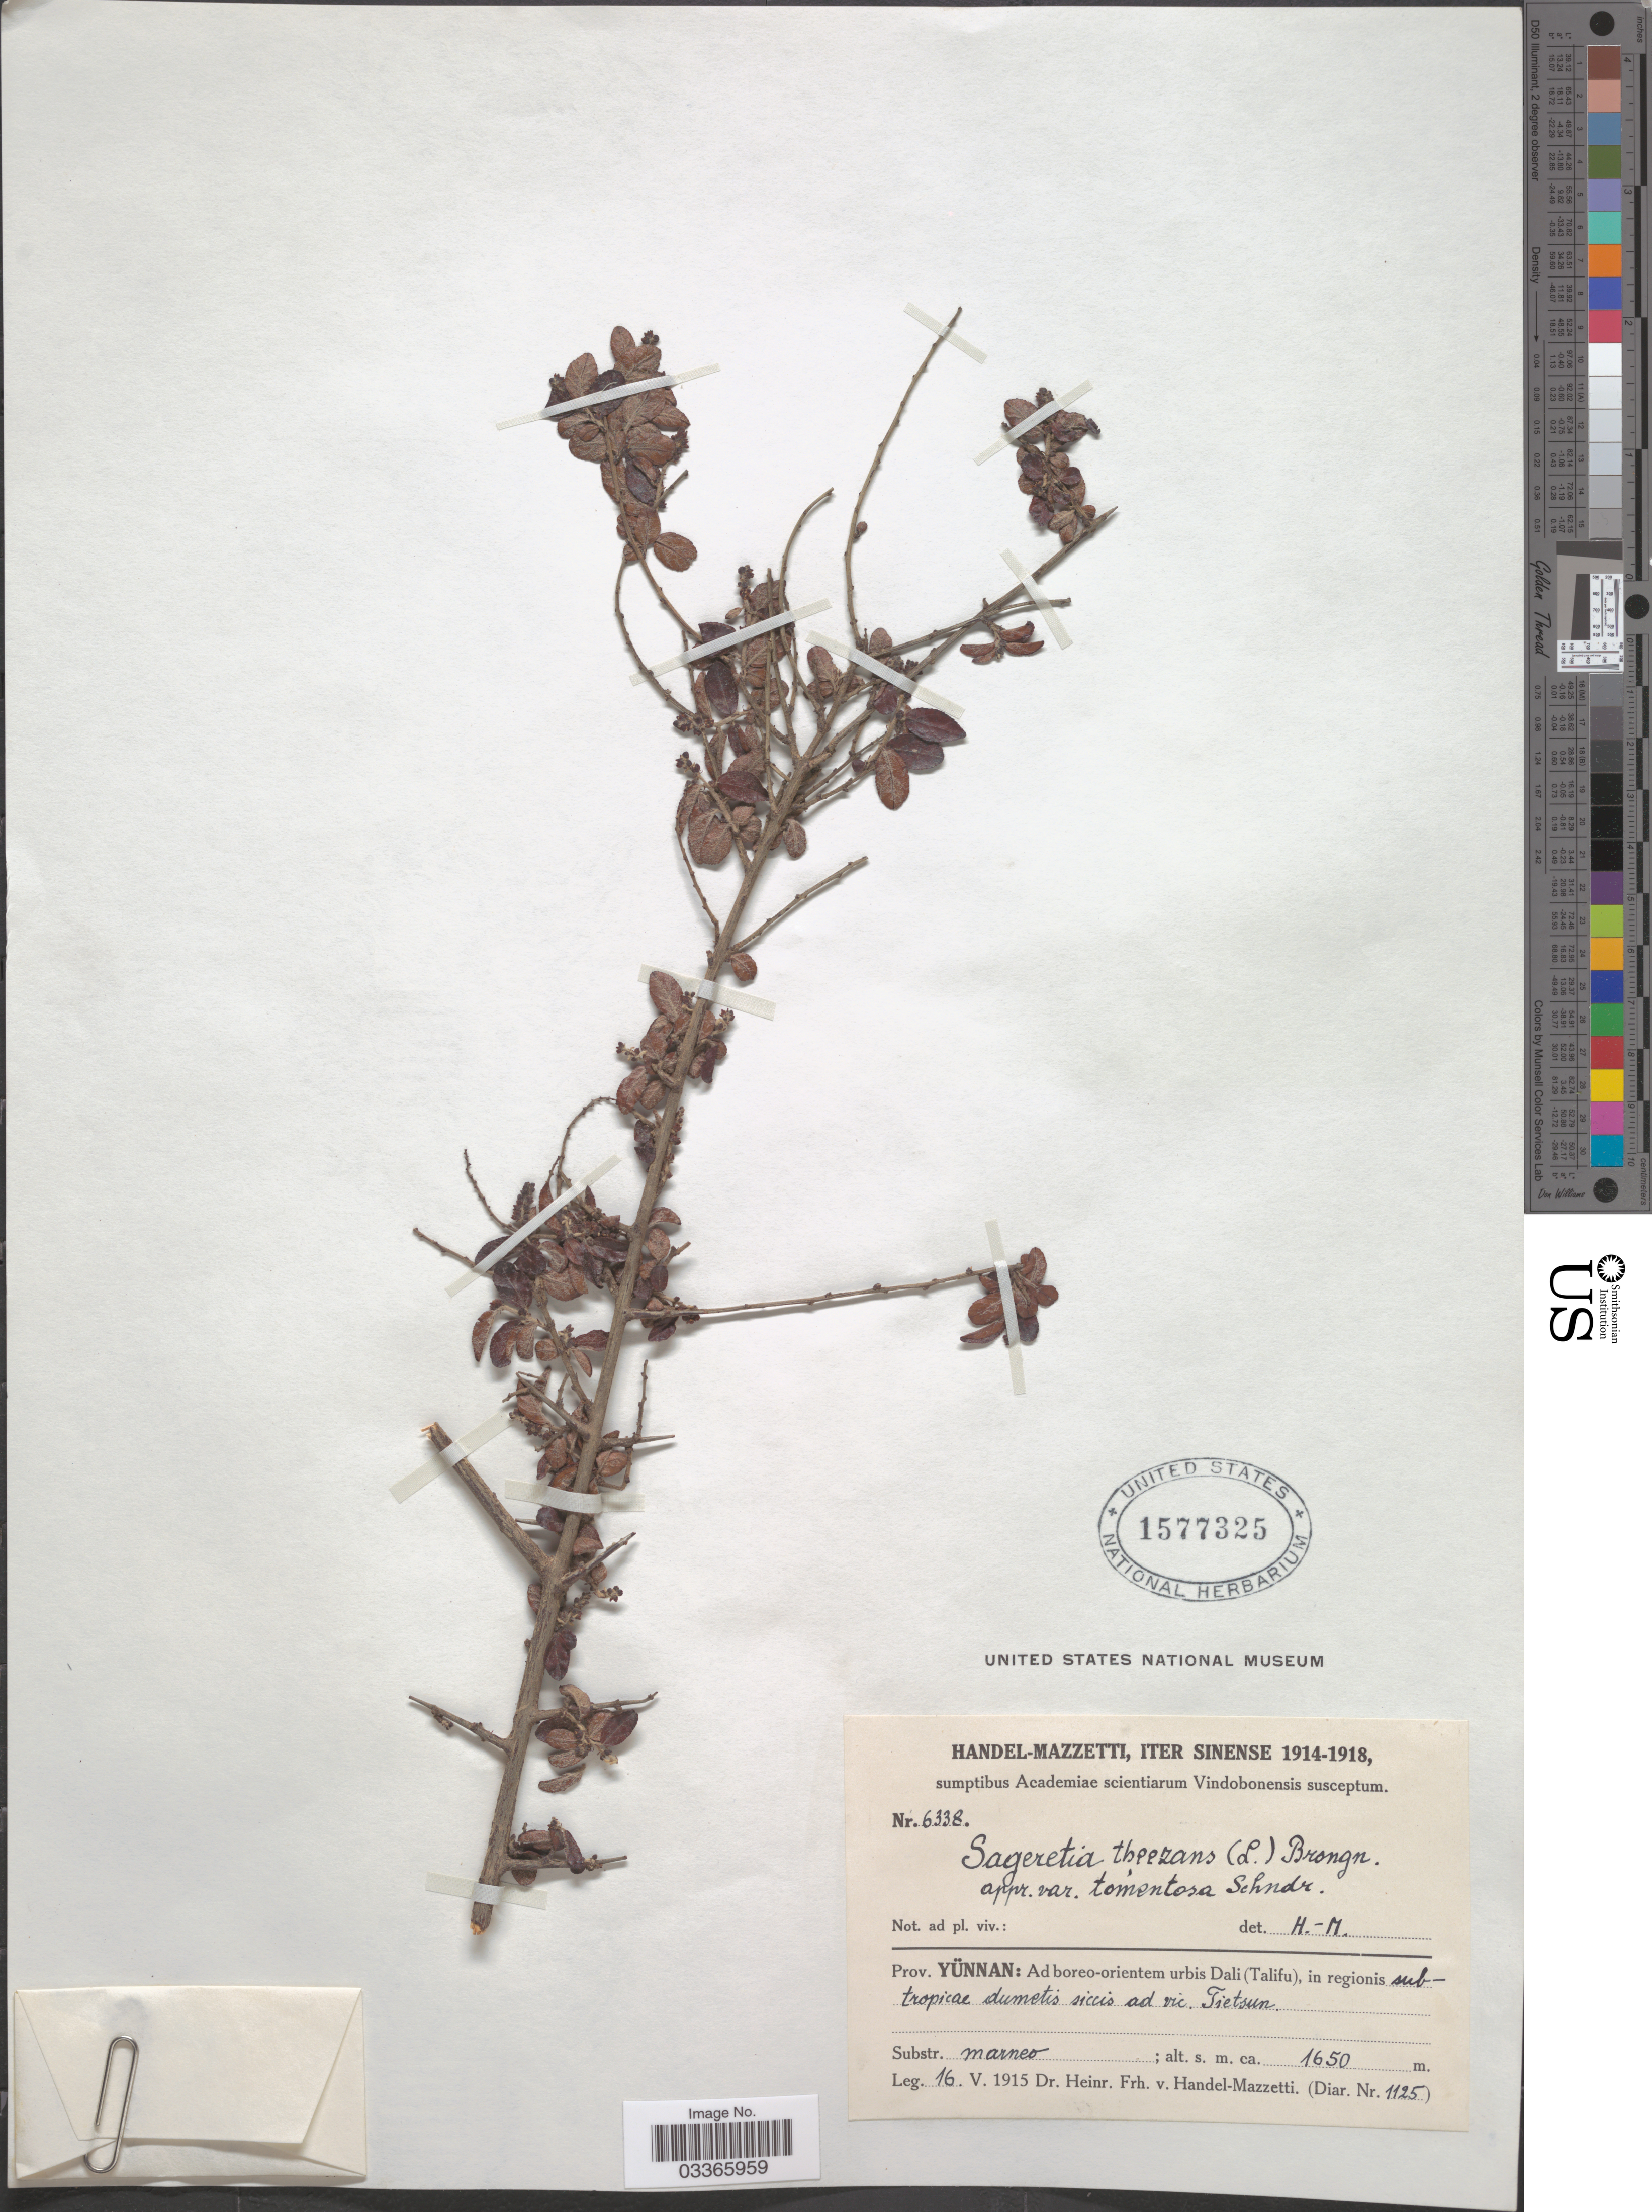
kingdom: Plantae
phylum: Tracheophyta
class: Magnoliopsida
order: Rosales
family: Rhamnaceae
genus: Sageretia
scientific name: Sageretia thea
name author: (Osbeck) M.C. Johnst.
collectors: H. Handel-Mazzetti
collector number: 6338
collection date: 1915-05-16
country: China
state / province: Yunnan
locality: Ad boreo-orientem urbis Dali (Talifu), in regionis subtropicae dumetis siccis ad vic. Tietsun.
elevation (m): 1650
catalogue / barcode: US 1577325